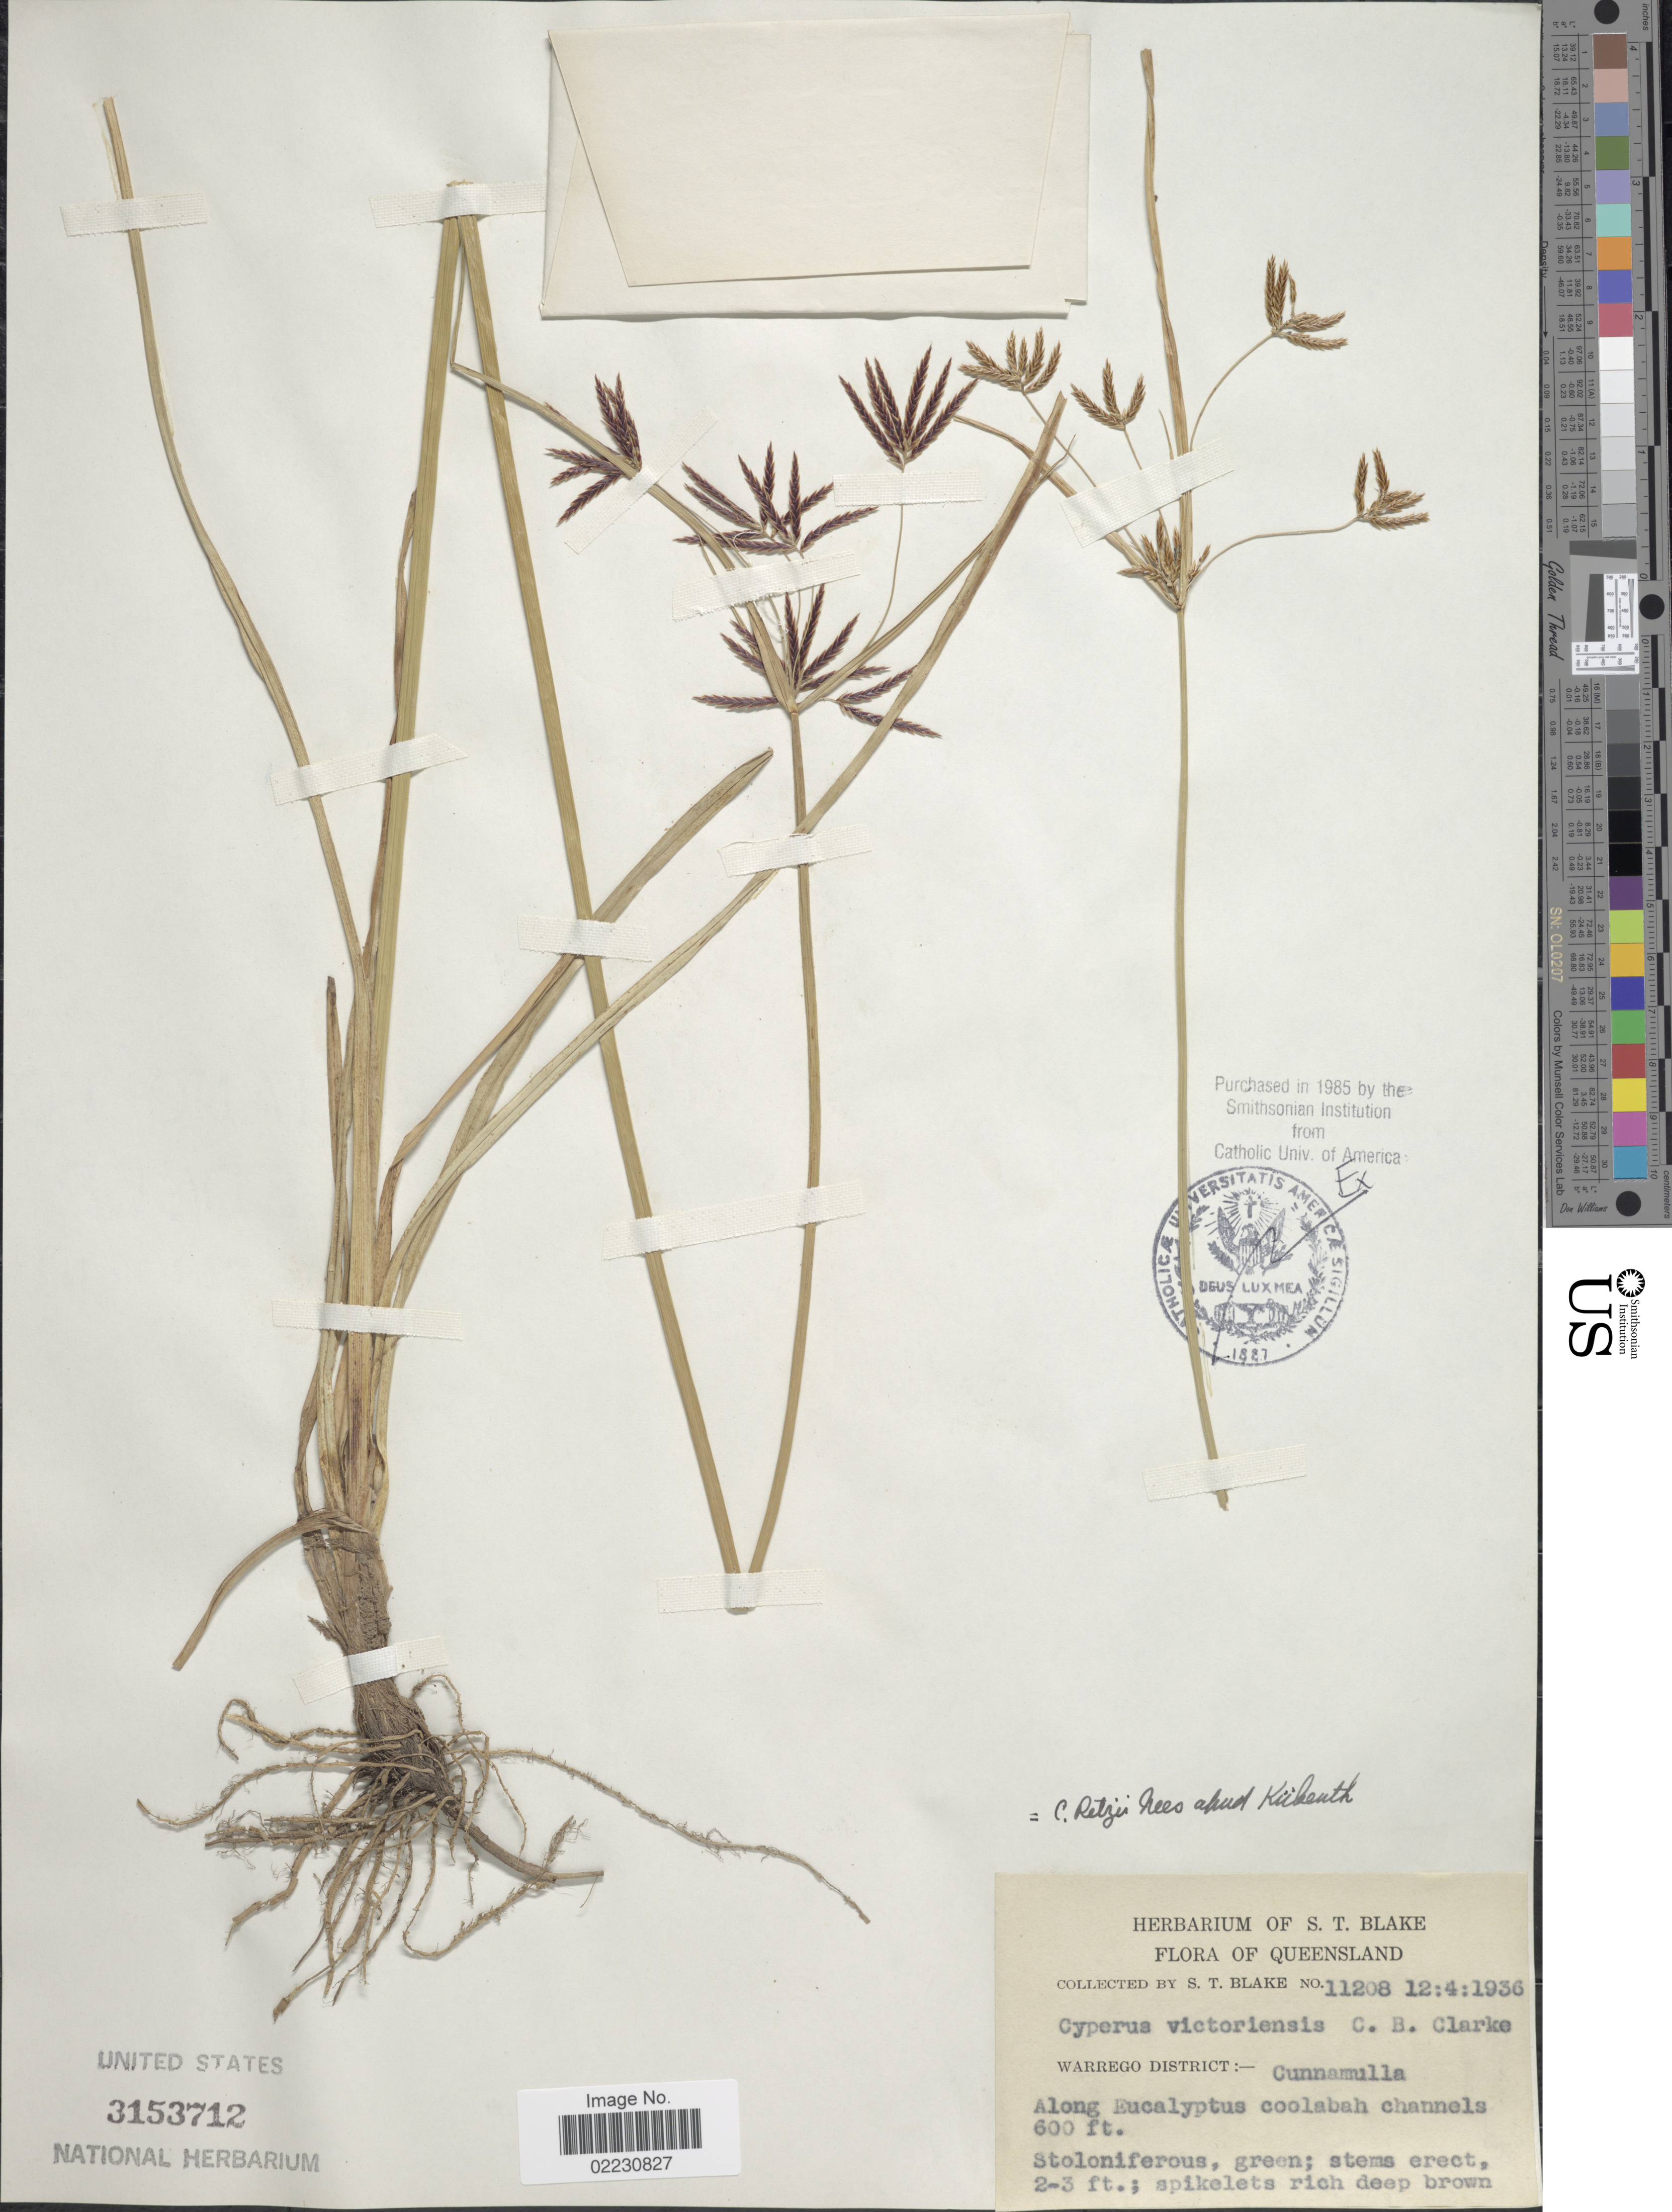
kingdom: Plantae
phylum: Tracheophyta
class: Liliopsida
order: Poales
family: Cyperaceae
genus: Cyperus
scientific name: Cyperus victoriensis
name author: C.B. Clarke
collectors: S. T. Blake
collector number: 11208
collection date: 1936-04-12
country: Australia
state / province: Queensland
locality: Warrego District, Cunnamulla, along Eucalyptus coolabah channels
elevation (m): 183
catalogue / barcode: US 3153712